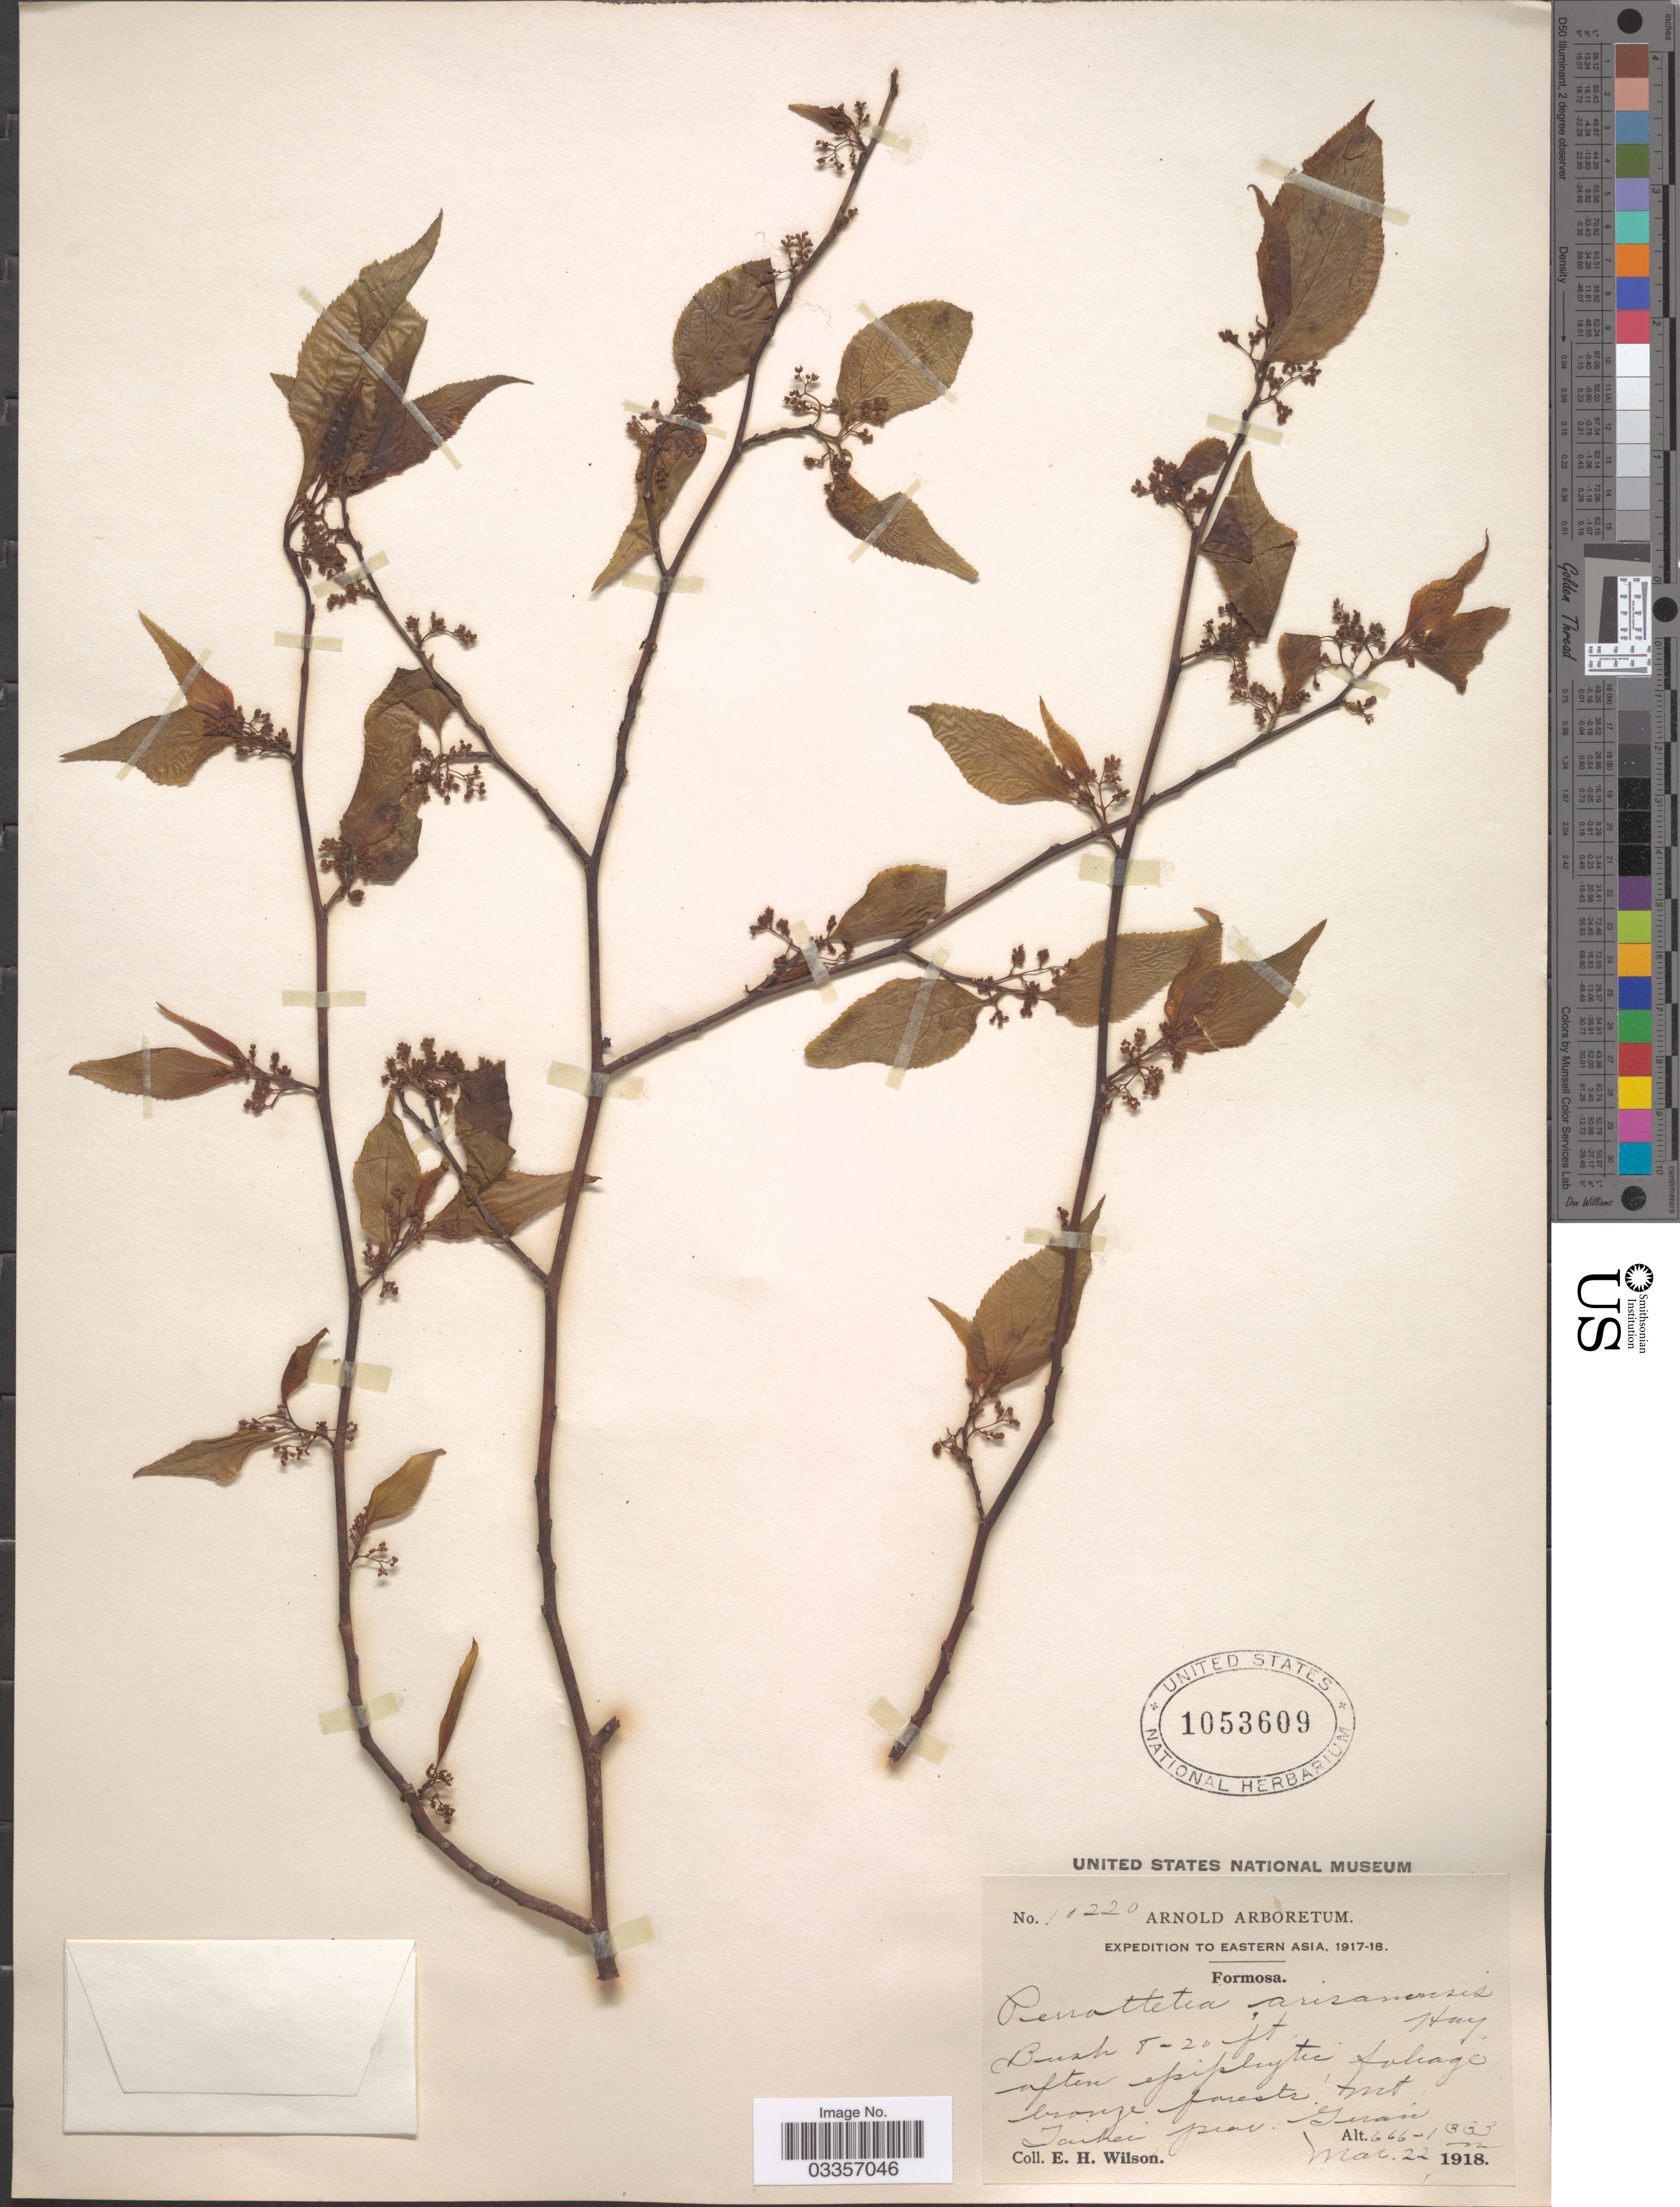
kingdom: Plantae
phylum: Tracheophyta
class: Magnoliopsida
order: Huerteales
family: Dipentodontaceae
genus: Perrottetia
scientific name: Perrottetia arisanensis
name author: Hayata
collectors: E. Wilson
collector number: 10220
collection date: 1918-03-22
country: Taiwan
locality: Eastern Asia, Formosa, Mt. Taihei, prov. Giran.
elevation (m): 666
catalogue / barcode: US 1053609